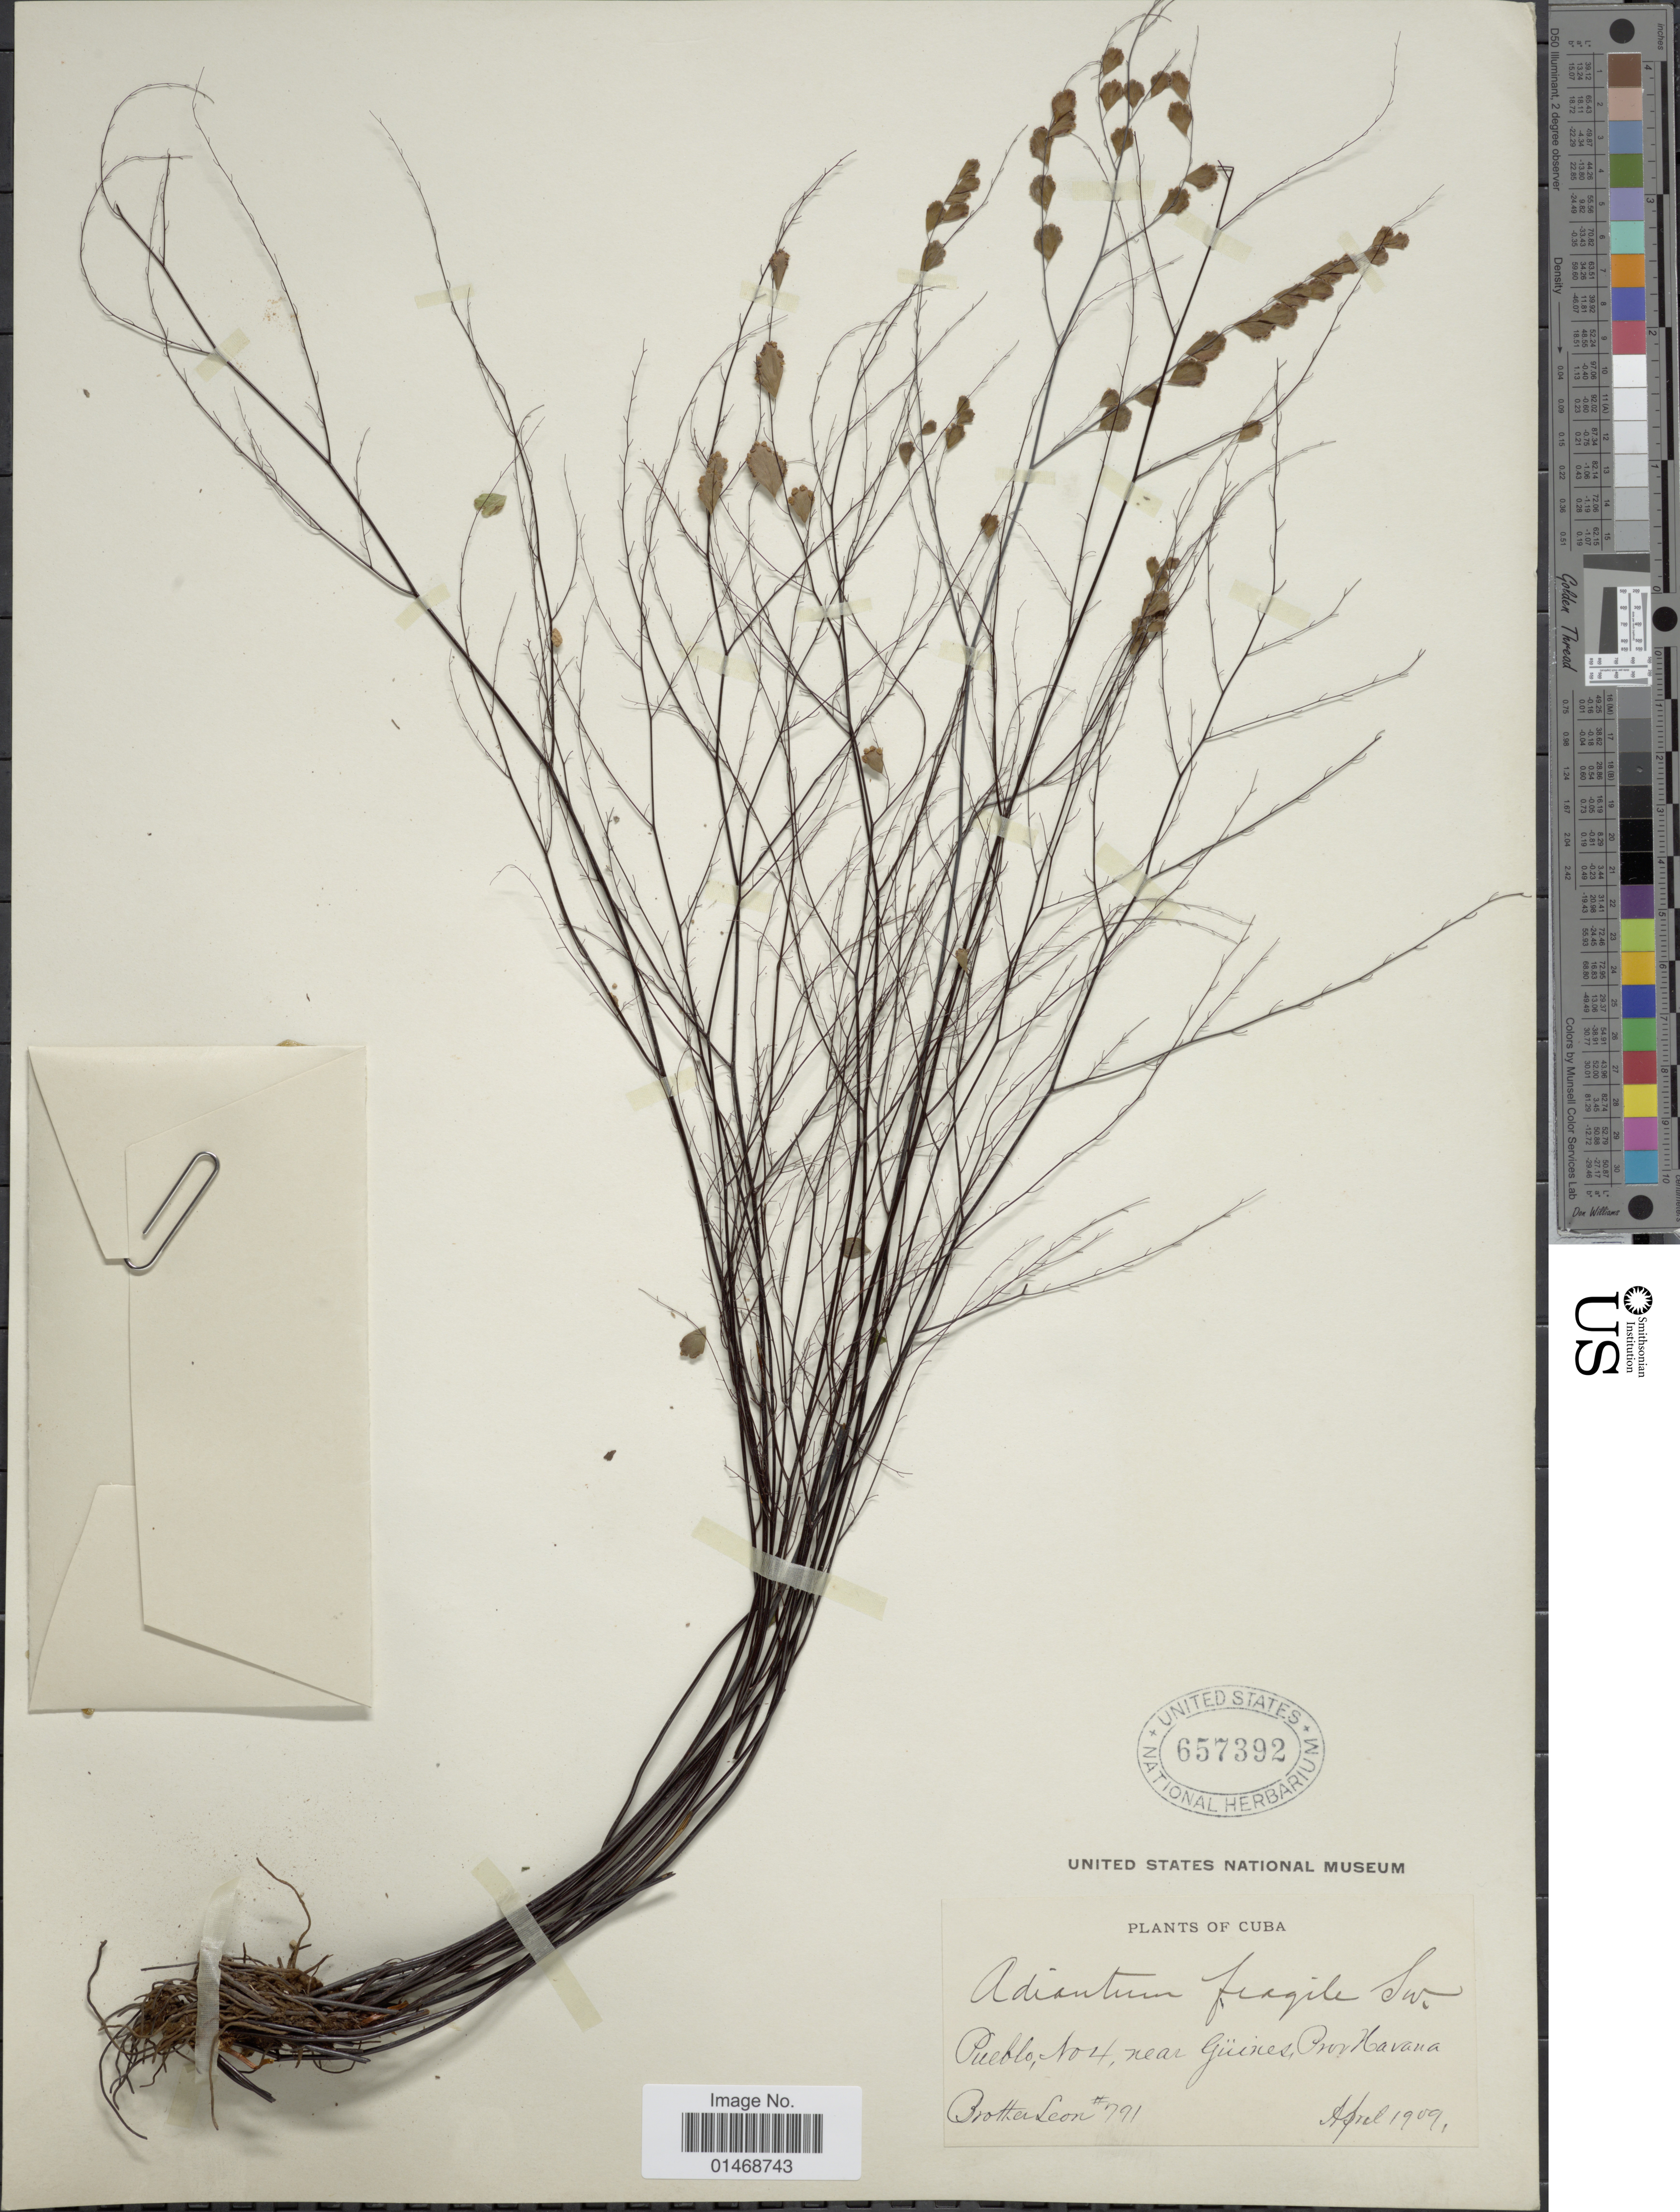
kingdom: Plantae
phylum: Tracheophyta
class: Polypodiopsida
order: Polypodiales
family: Pteridaceae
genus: Adiantum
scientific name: Adiantum fragile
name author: Sw.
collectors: Bro. León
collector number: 791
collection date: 1909-04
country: Cuba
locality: Pueblo, No 4, near Güines, prov. Havana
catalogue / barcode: US 657392